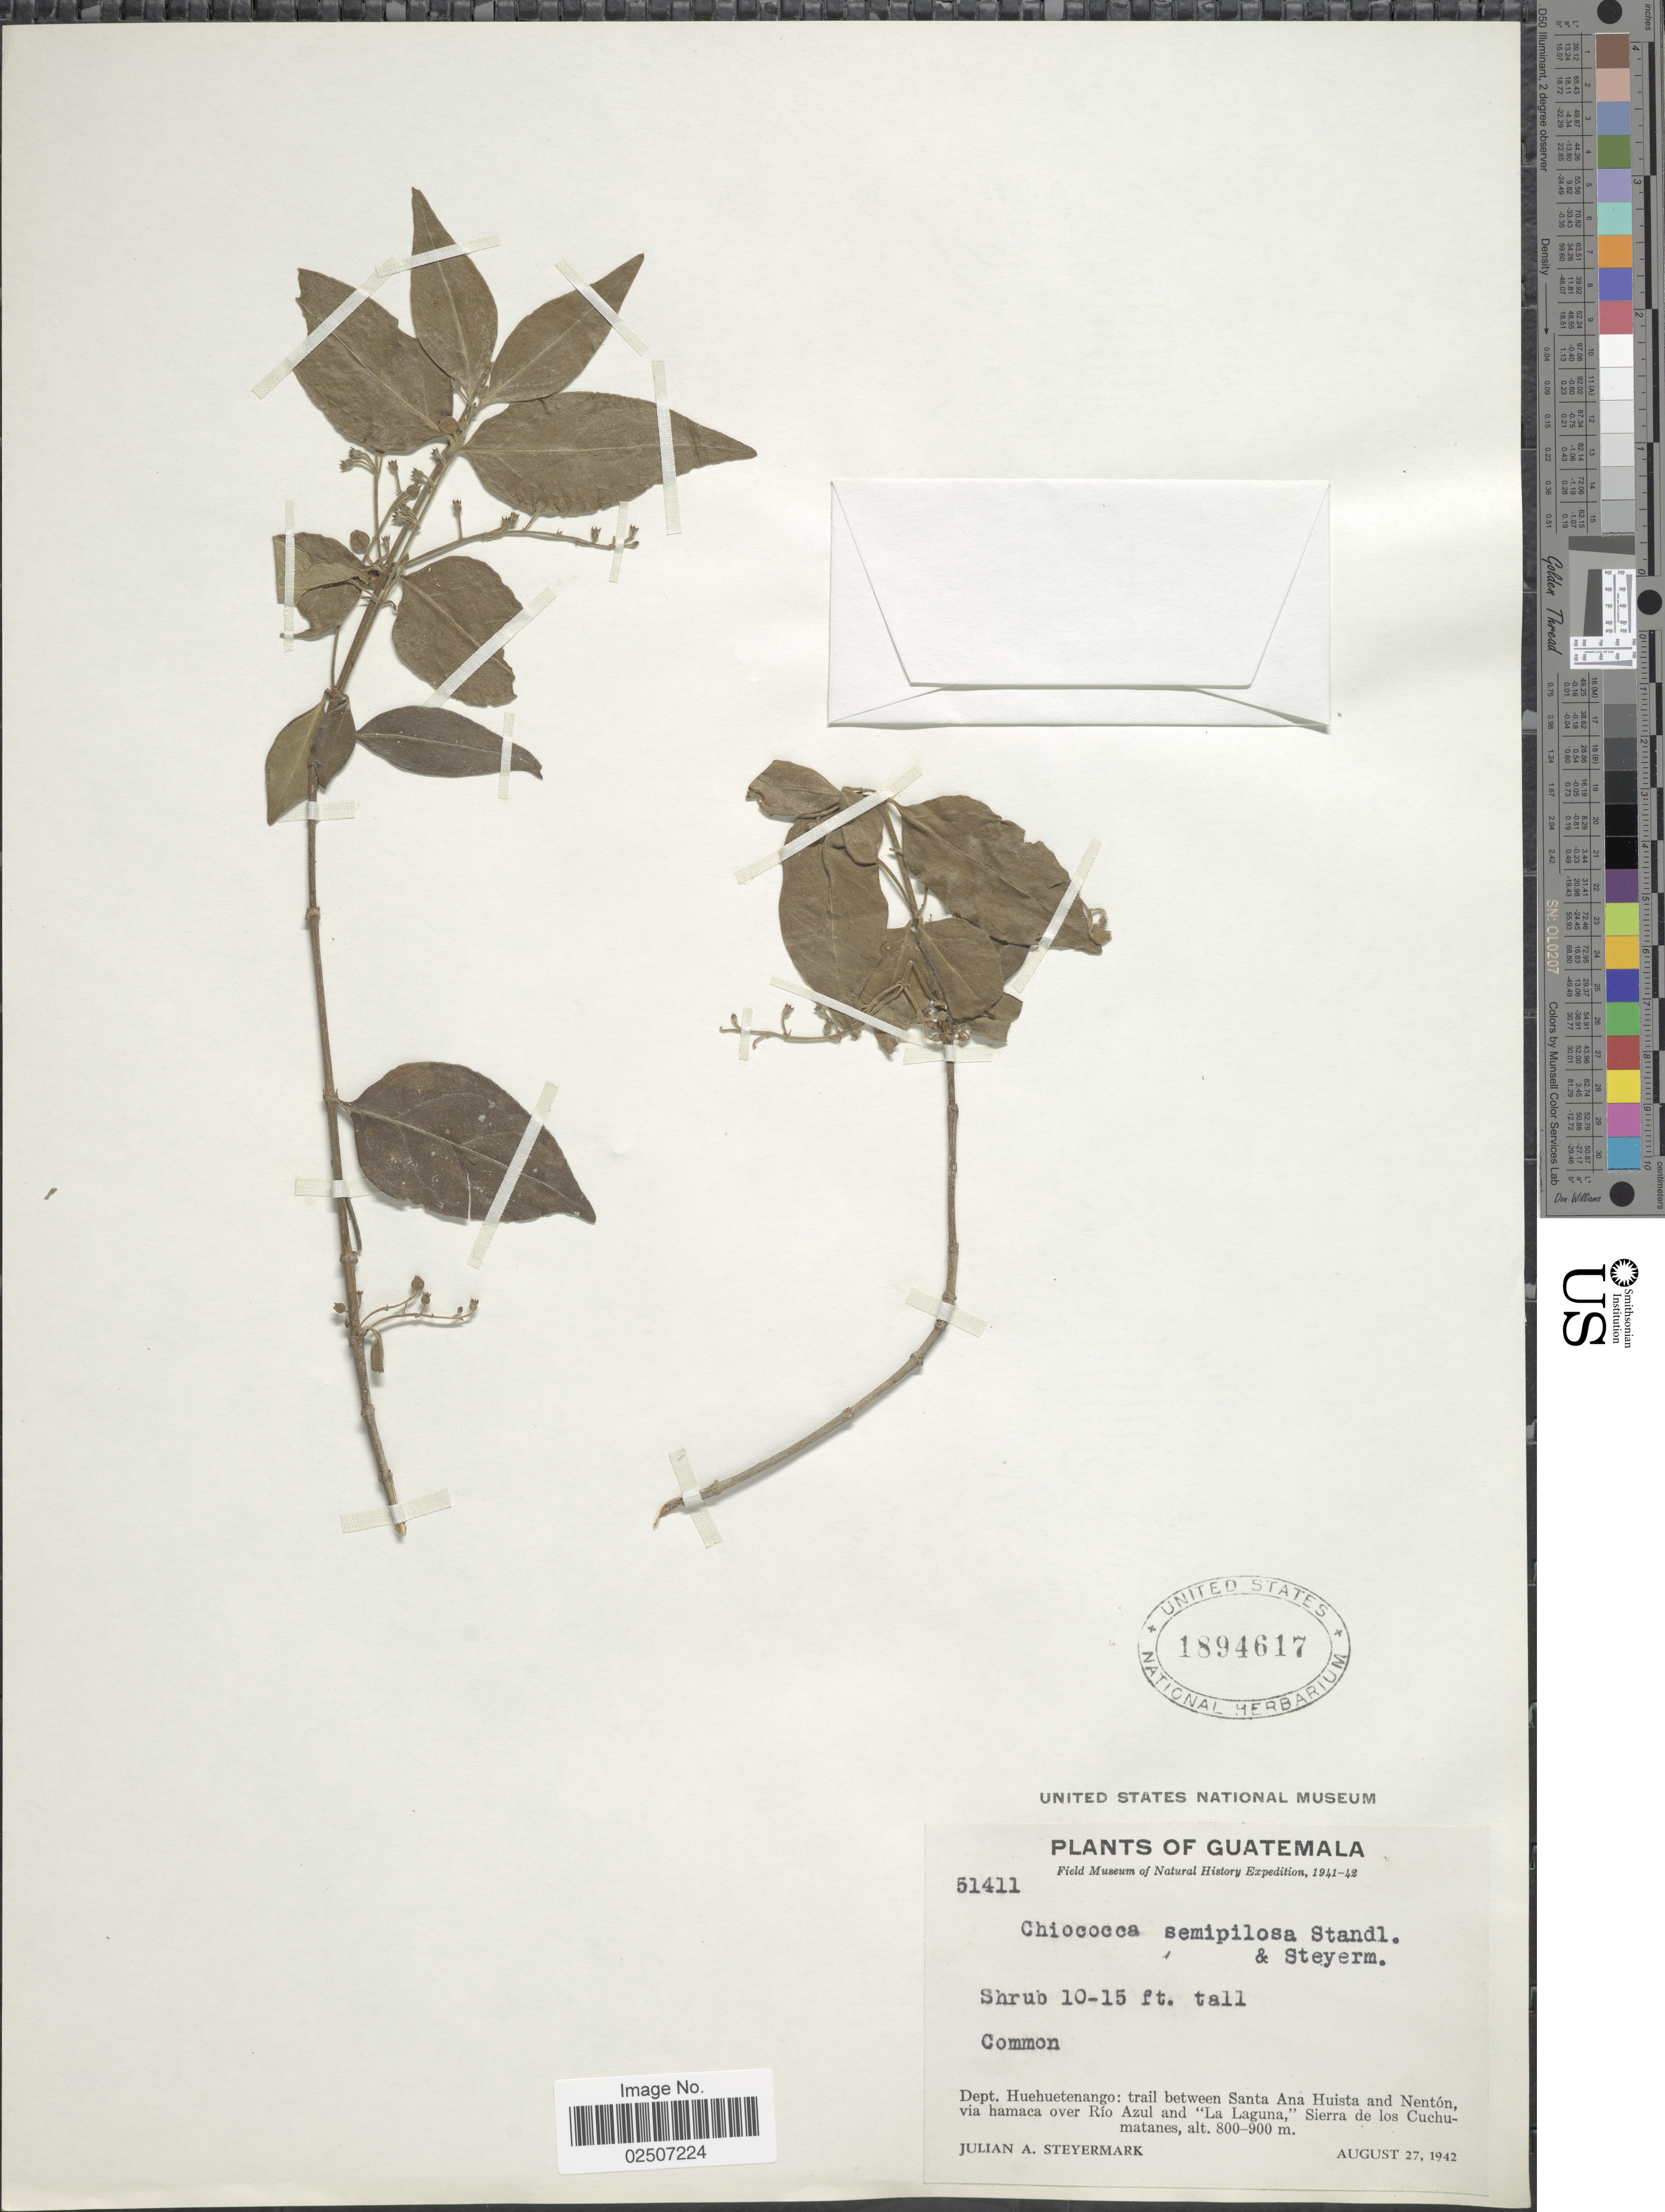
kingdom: Plantae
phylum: Tracheophyta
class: Magnoliopsida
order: Gentianales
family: Rubiaceae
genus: Chiococca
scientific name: Chiococca semipilosa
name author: Standl. & Steyerm.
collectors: J. Steyermark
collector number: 51411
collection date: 1942-08-27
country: Guatemala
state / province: Huehuetenango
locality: Dept. Huehuetenango: trail between Santa Ana Huista and Nenton, via hamaca over Rio Azul and "La Laguna," Sierra de los Cuchumatanes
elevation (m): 800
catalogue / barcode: US 1894617